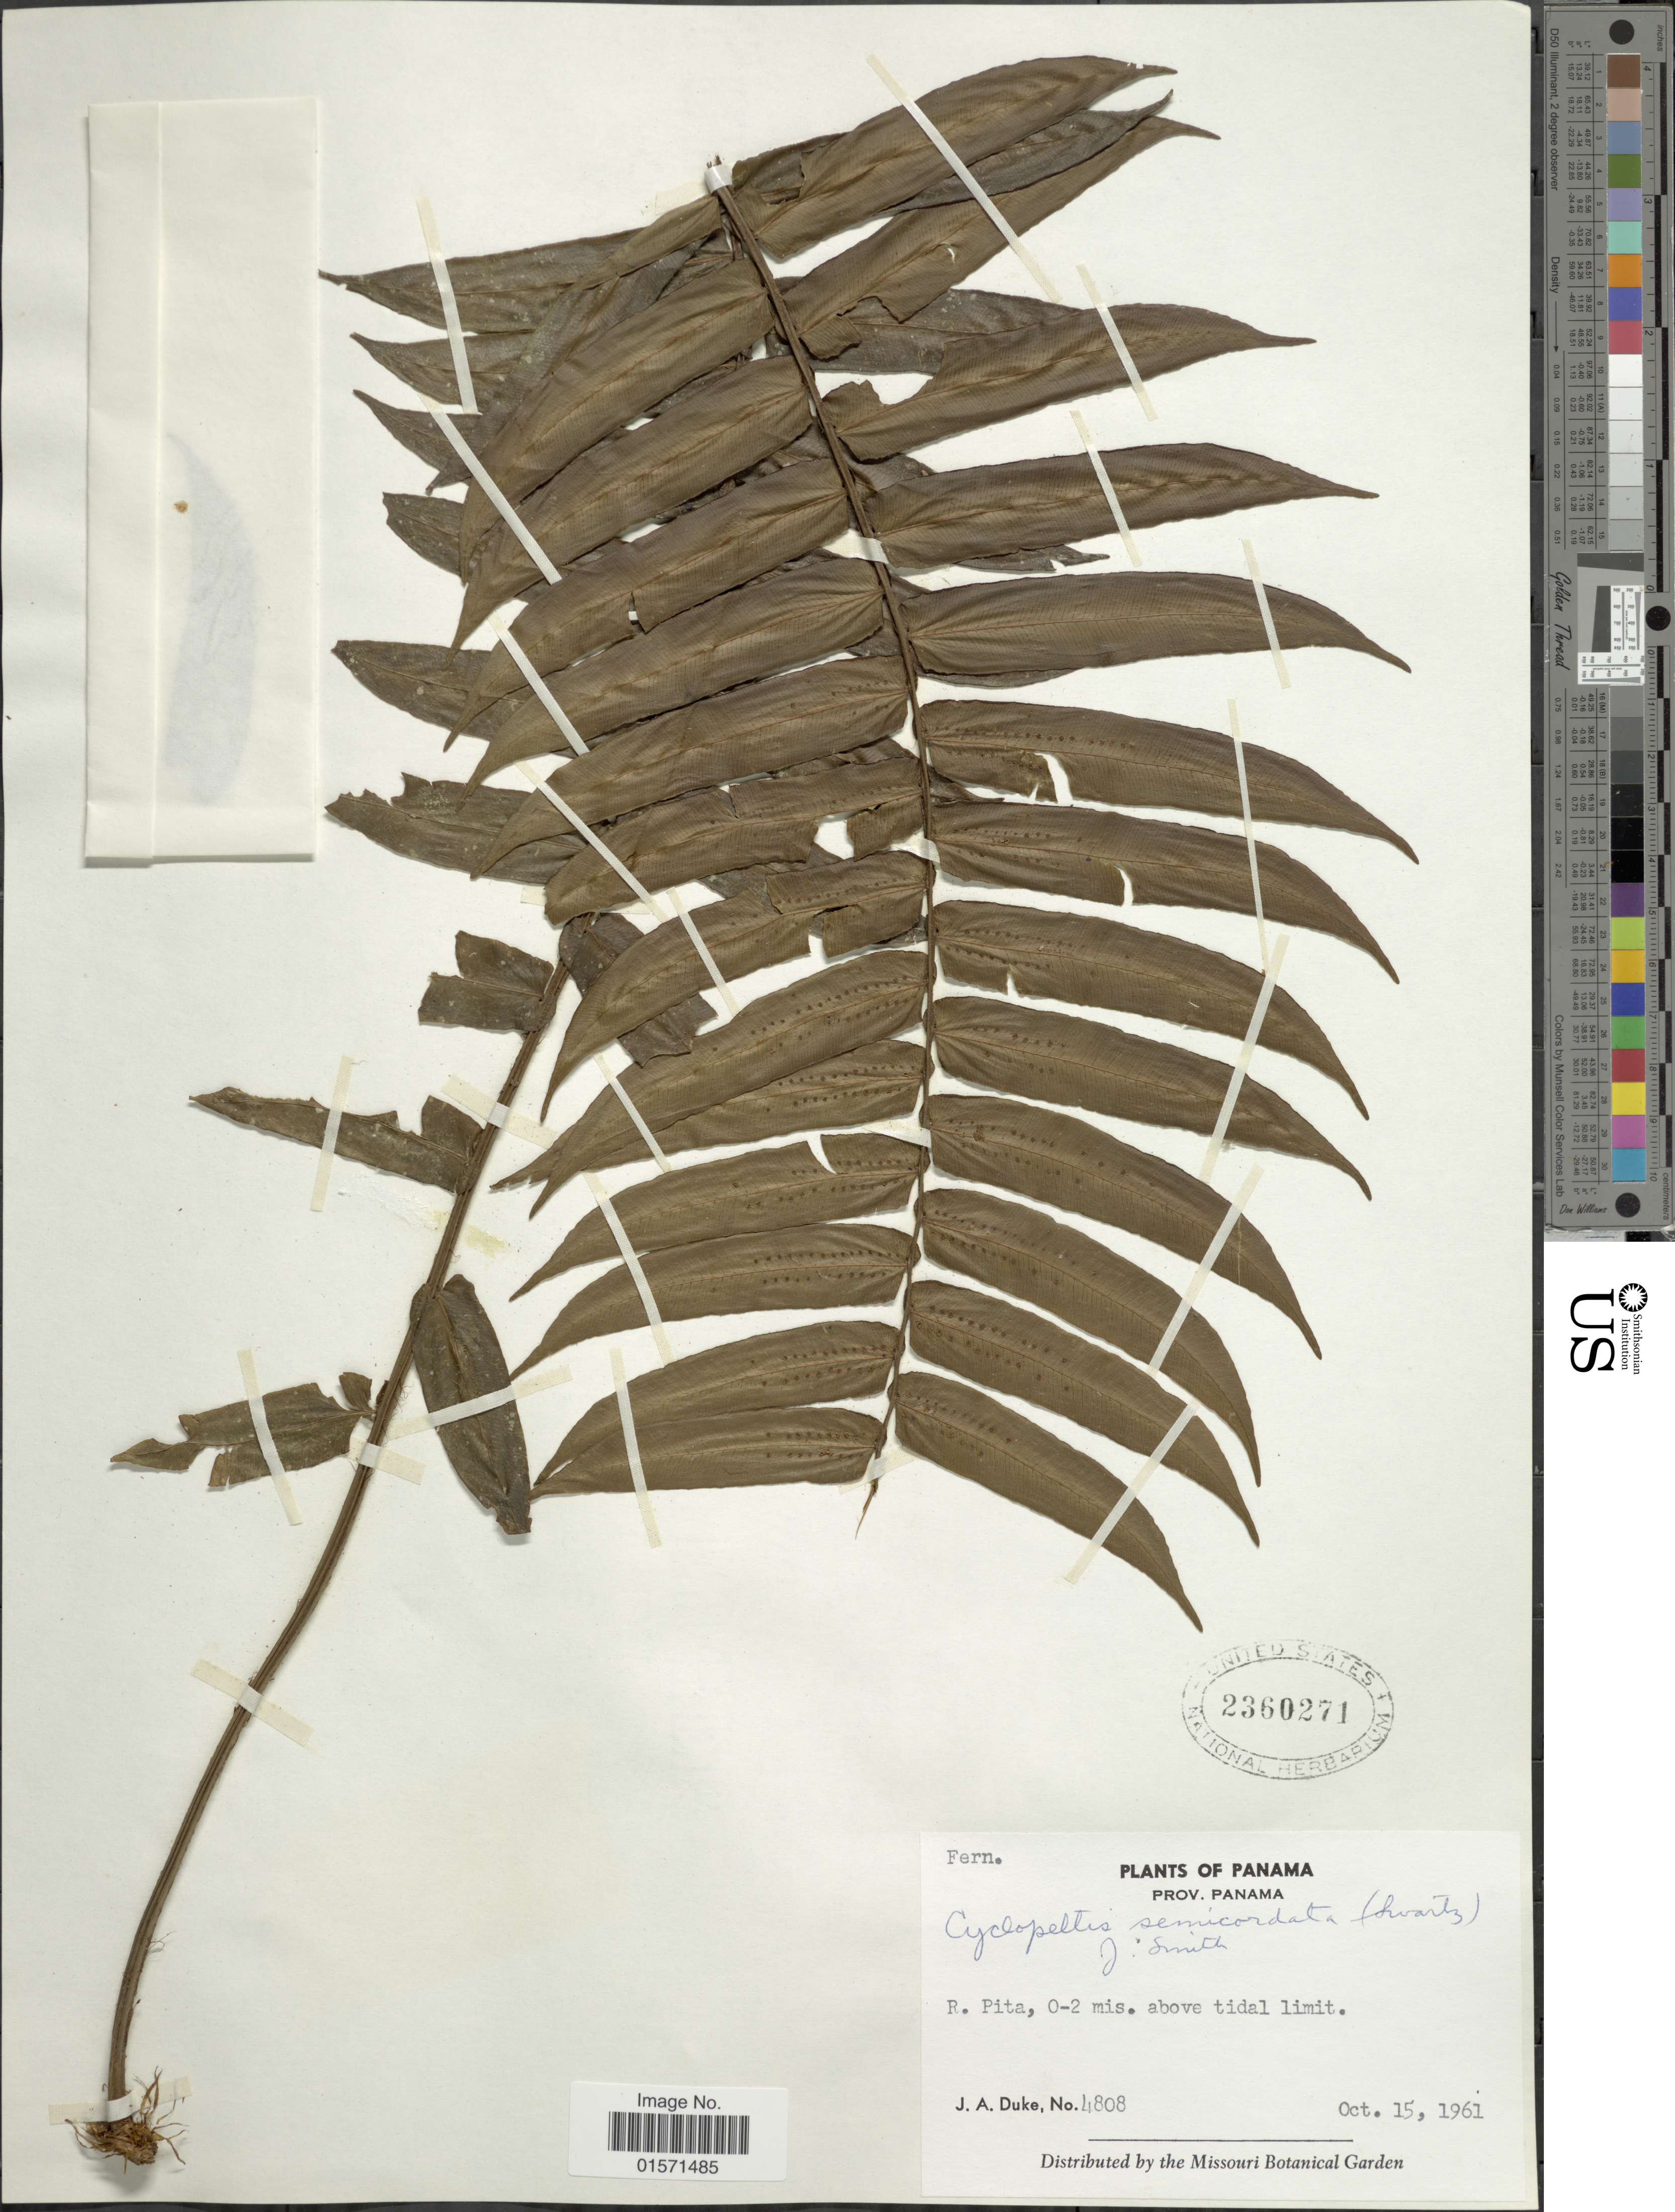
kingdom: Plantae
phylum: Tracheophyta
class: Polypodiopsida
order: Polypodiales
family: Lomariopsidaceae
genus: Cyclopeltis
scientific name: Cyclopeltis semicordata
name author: (Sw.) J. Sm.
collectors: J. A. Duke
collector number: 4808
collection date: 1961-10-15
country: Panama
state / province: Panamá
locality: Prov. Panama. R. Pita, 0-2 mis. above tidal limit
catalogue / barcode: US 2360271